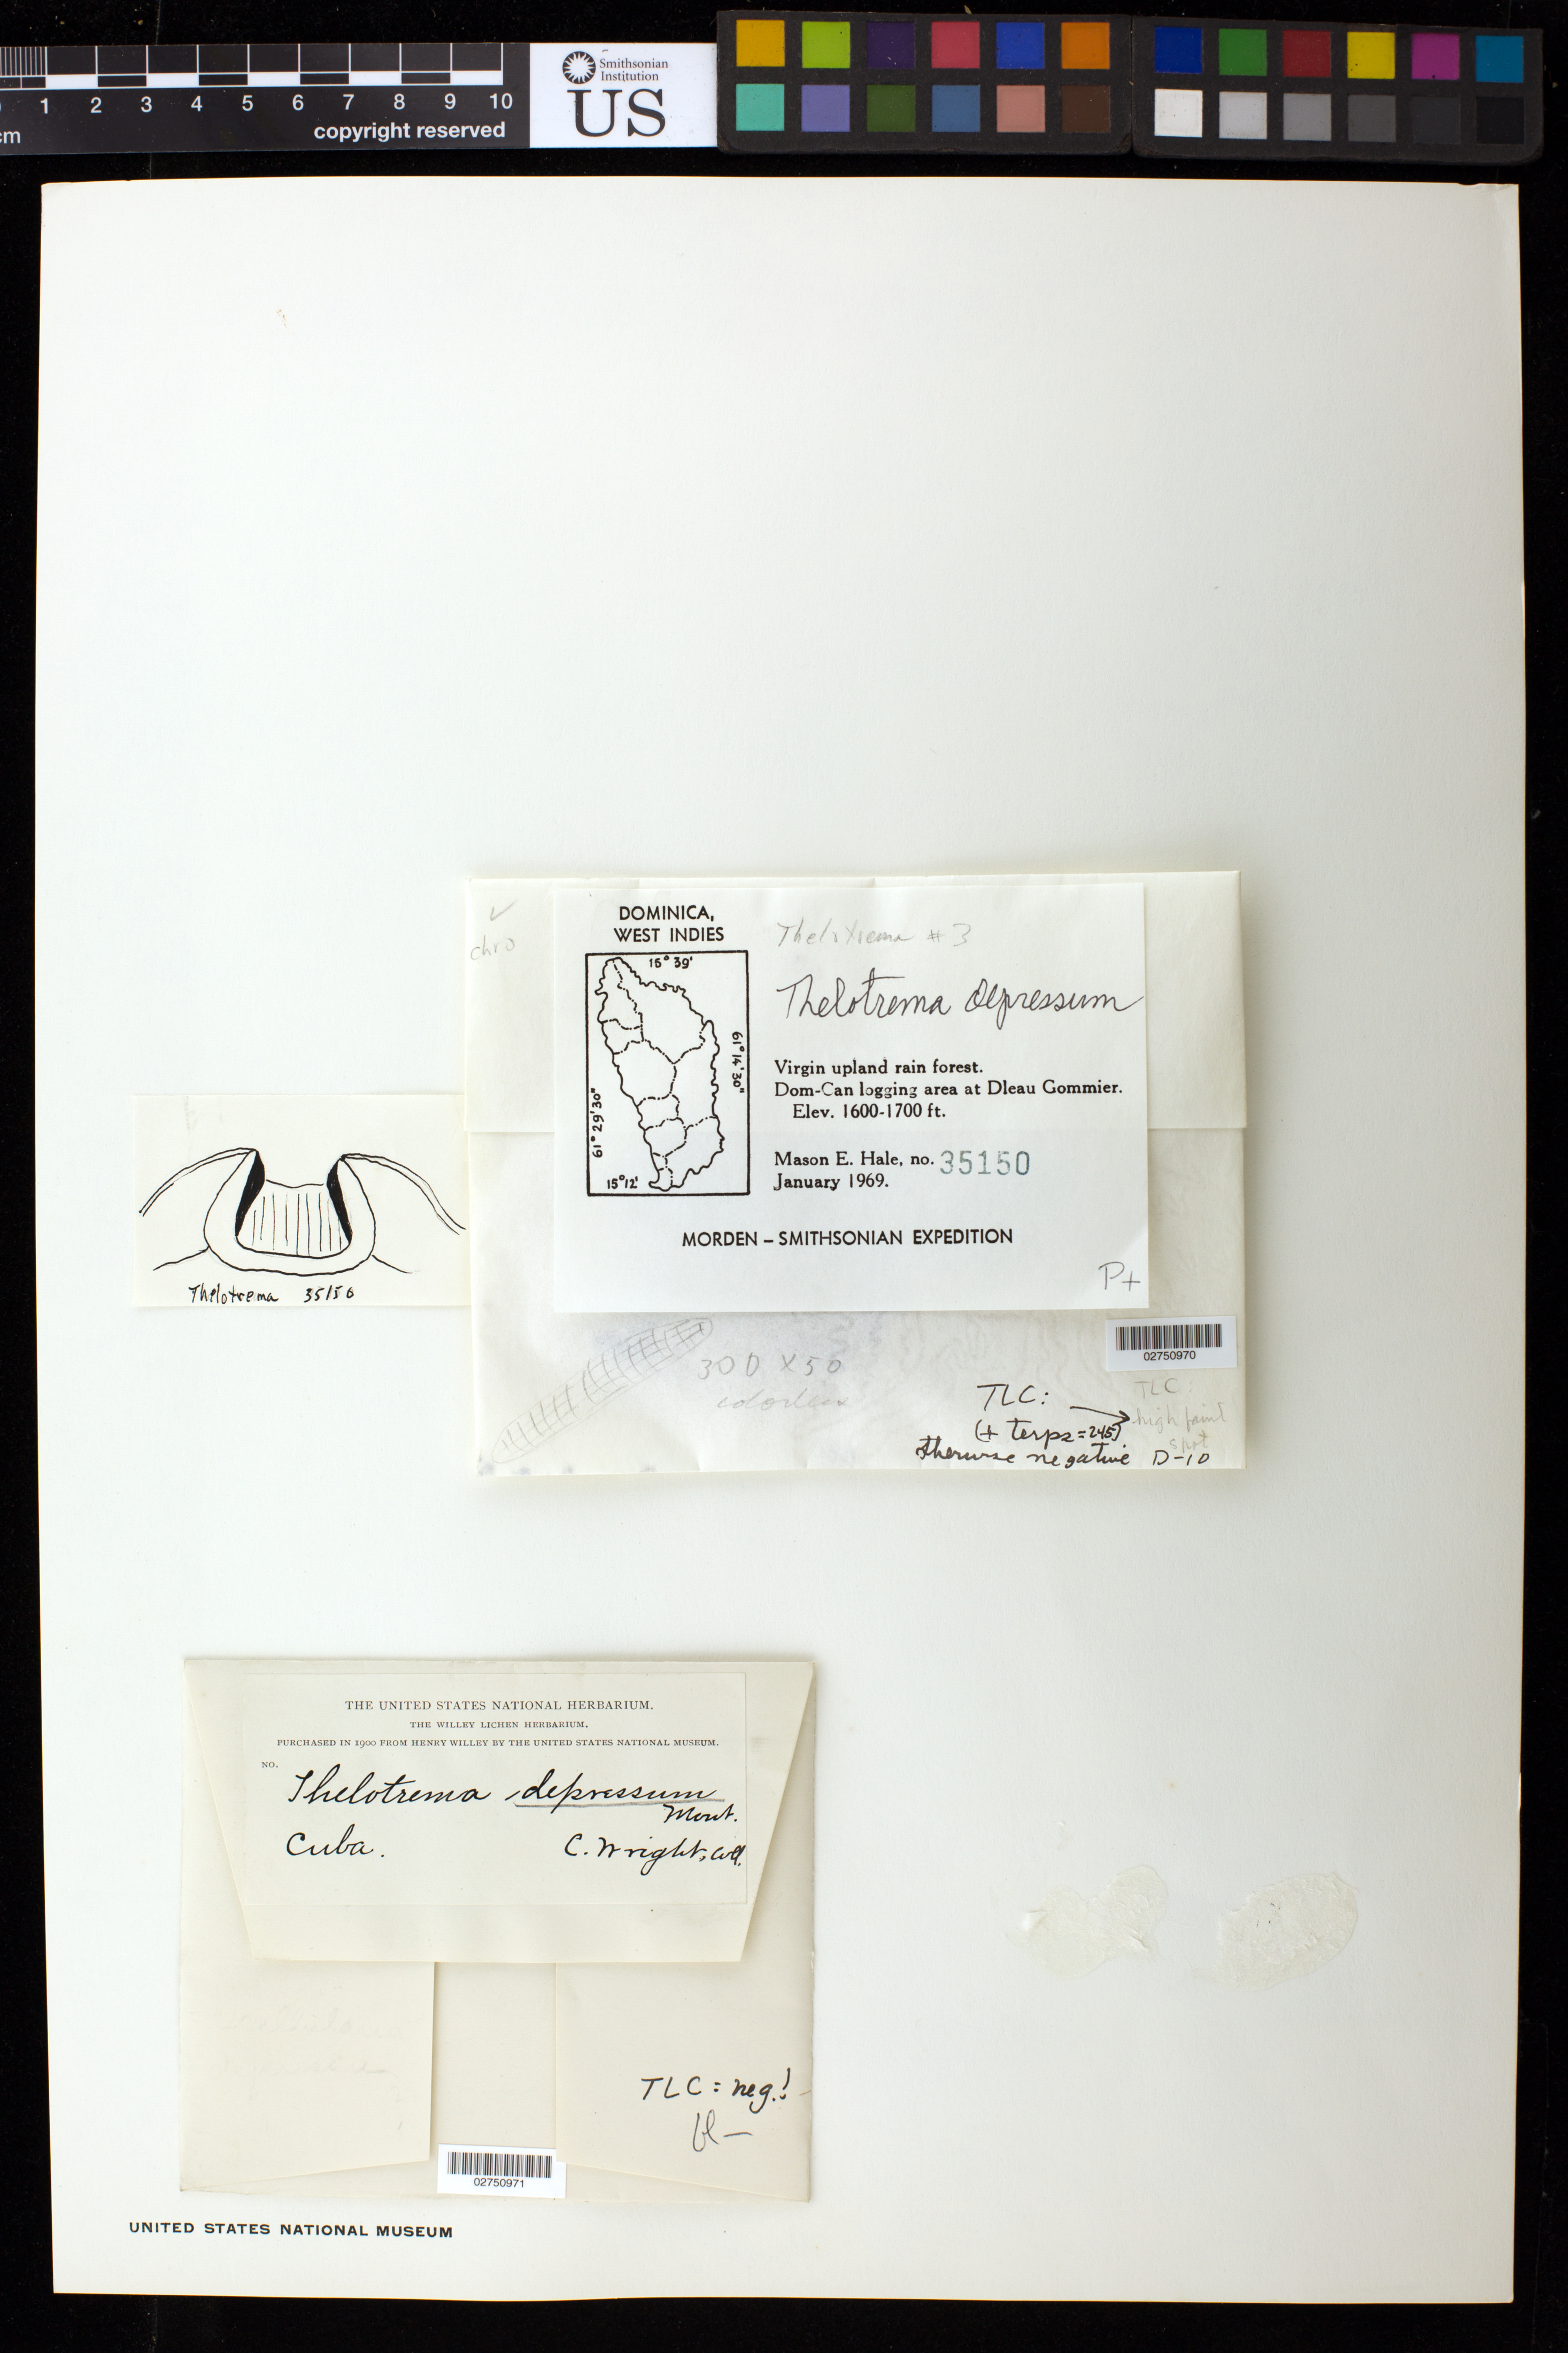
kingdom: Fungi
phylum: Ascomycota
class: Lecanoromycetes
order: Ostropales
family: Graphidaceae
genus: Ocellularia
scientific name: Ocellularia depressa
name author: Müll. Arg.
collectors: M. Hale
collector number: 35150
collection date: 1969-01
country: Dominica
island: Dominica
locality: Dom-Can logging area at Dleau Commier